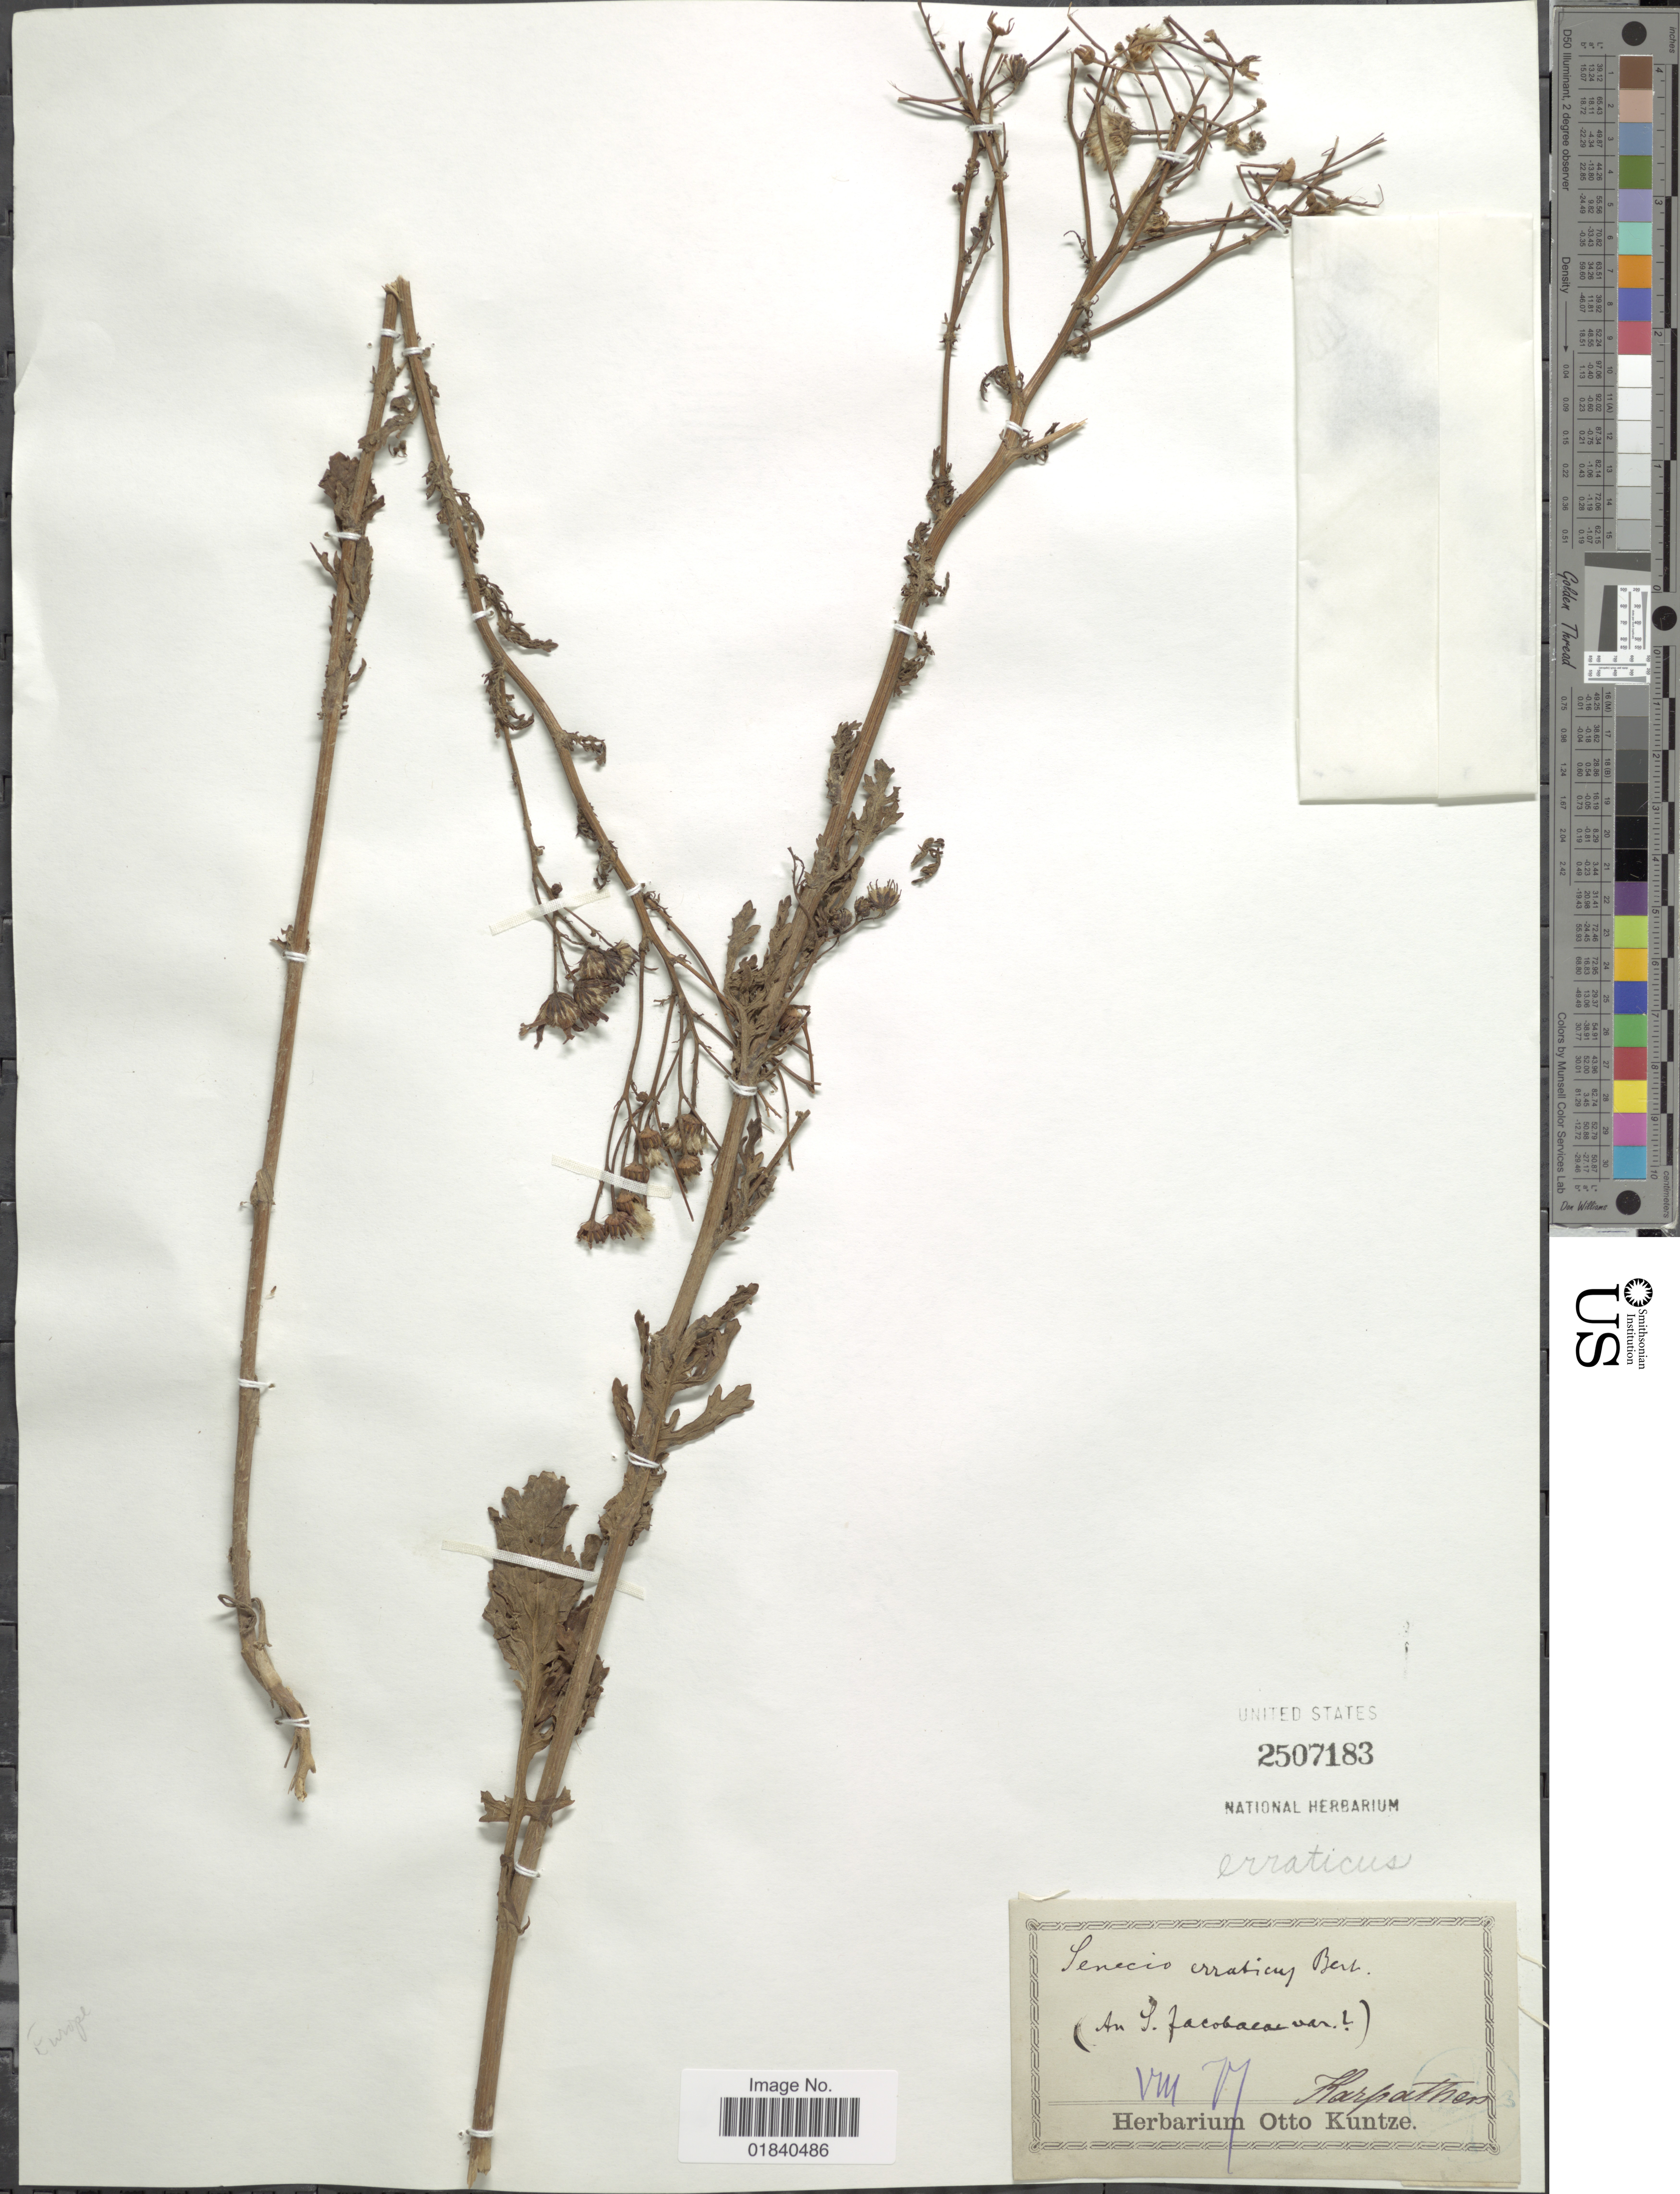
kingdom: Plantae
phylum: Tracheophyta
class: Magnoliopsida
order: Asterales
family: Asteraceae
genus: Jacobaea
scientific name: Jacobaea erratica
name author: (Bertol.) Fourr.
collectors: ex herb. Otto Kuntze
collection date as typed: Transcribed d/m/y: /8/67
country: Greece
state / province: South Aegean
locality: Karpathos.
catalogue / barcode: US 2507183